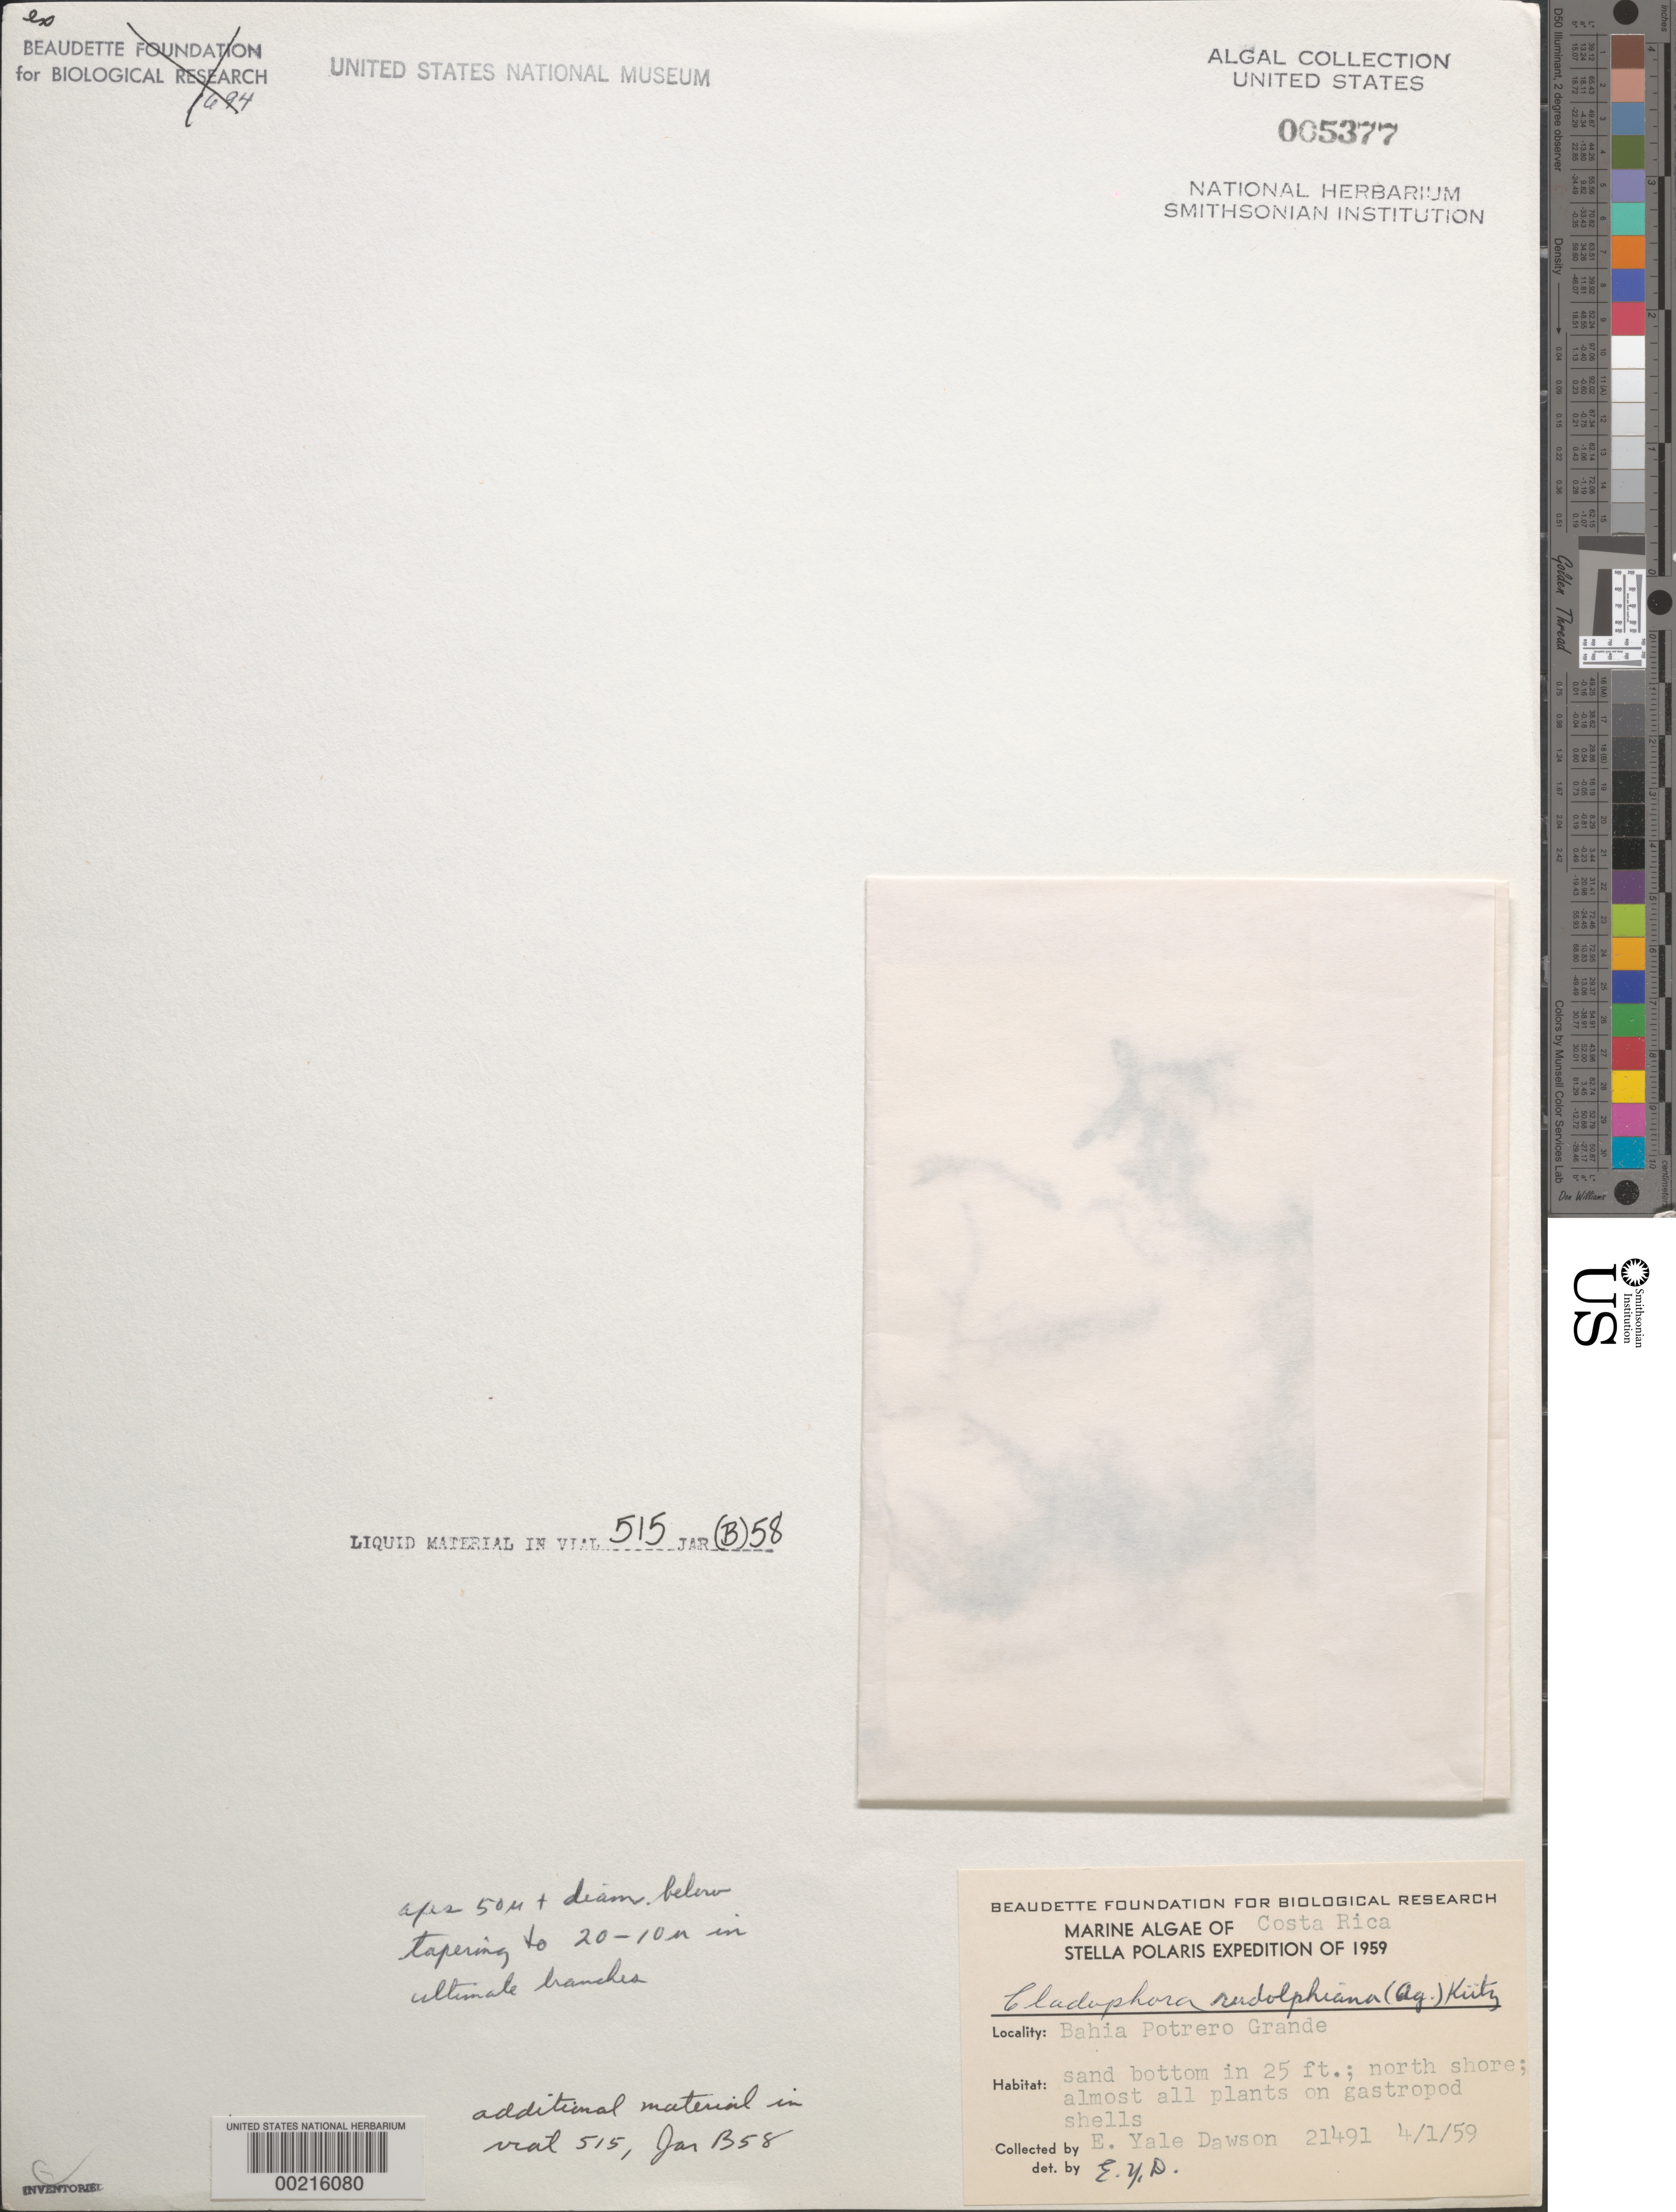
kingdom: Plantae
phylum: Chlorophyta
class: Ulvophyceae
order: Cladophorales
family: Cladophoraceae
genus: Cladophora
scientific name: Cladophora sericea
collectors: E. Y. Dawson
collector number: EYD 21491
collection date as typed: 01 Apr 1959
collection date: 1959-04-01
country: Costa Rica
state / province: Guanacaste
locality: Bahia Potrero Grande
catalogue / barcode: US 5377